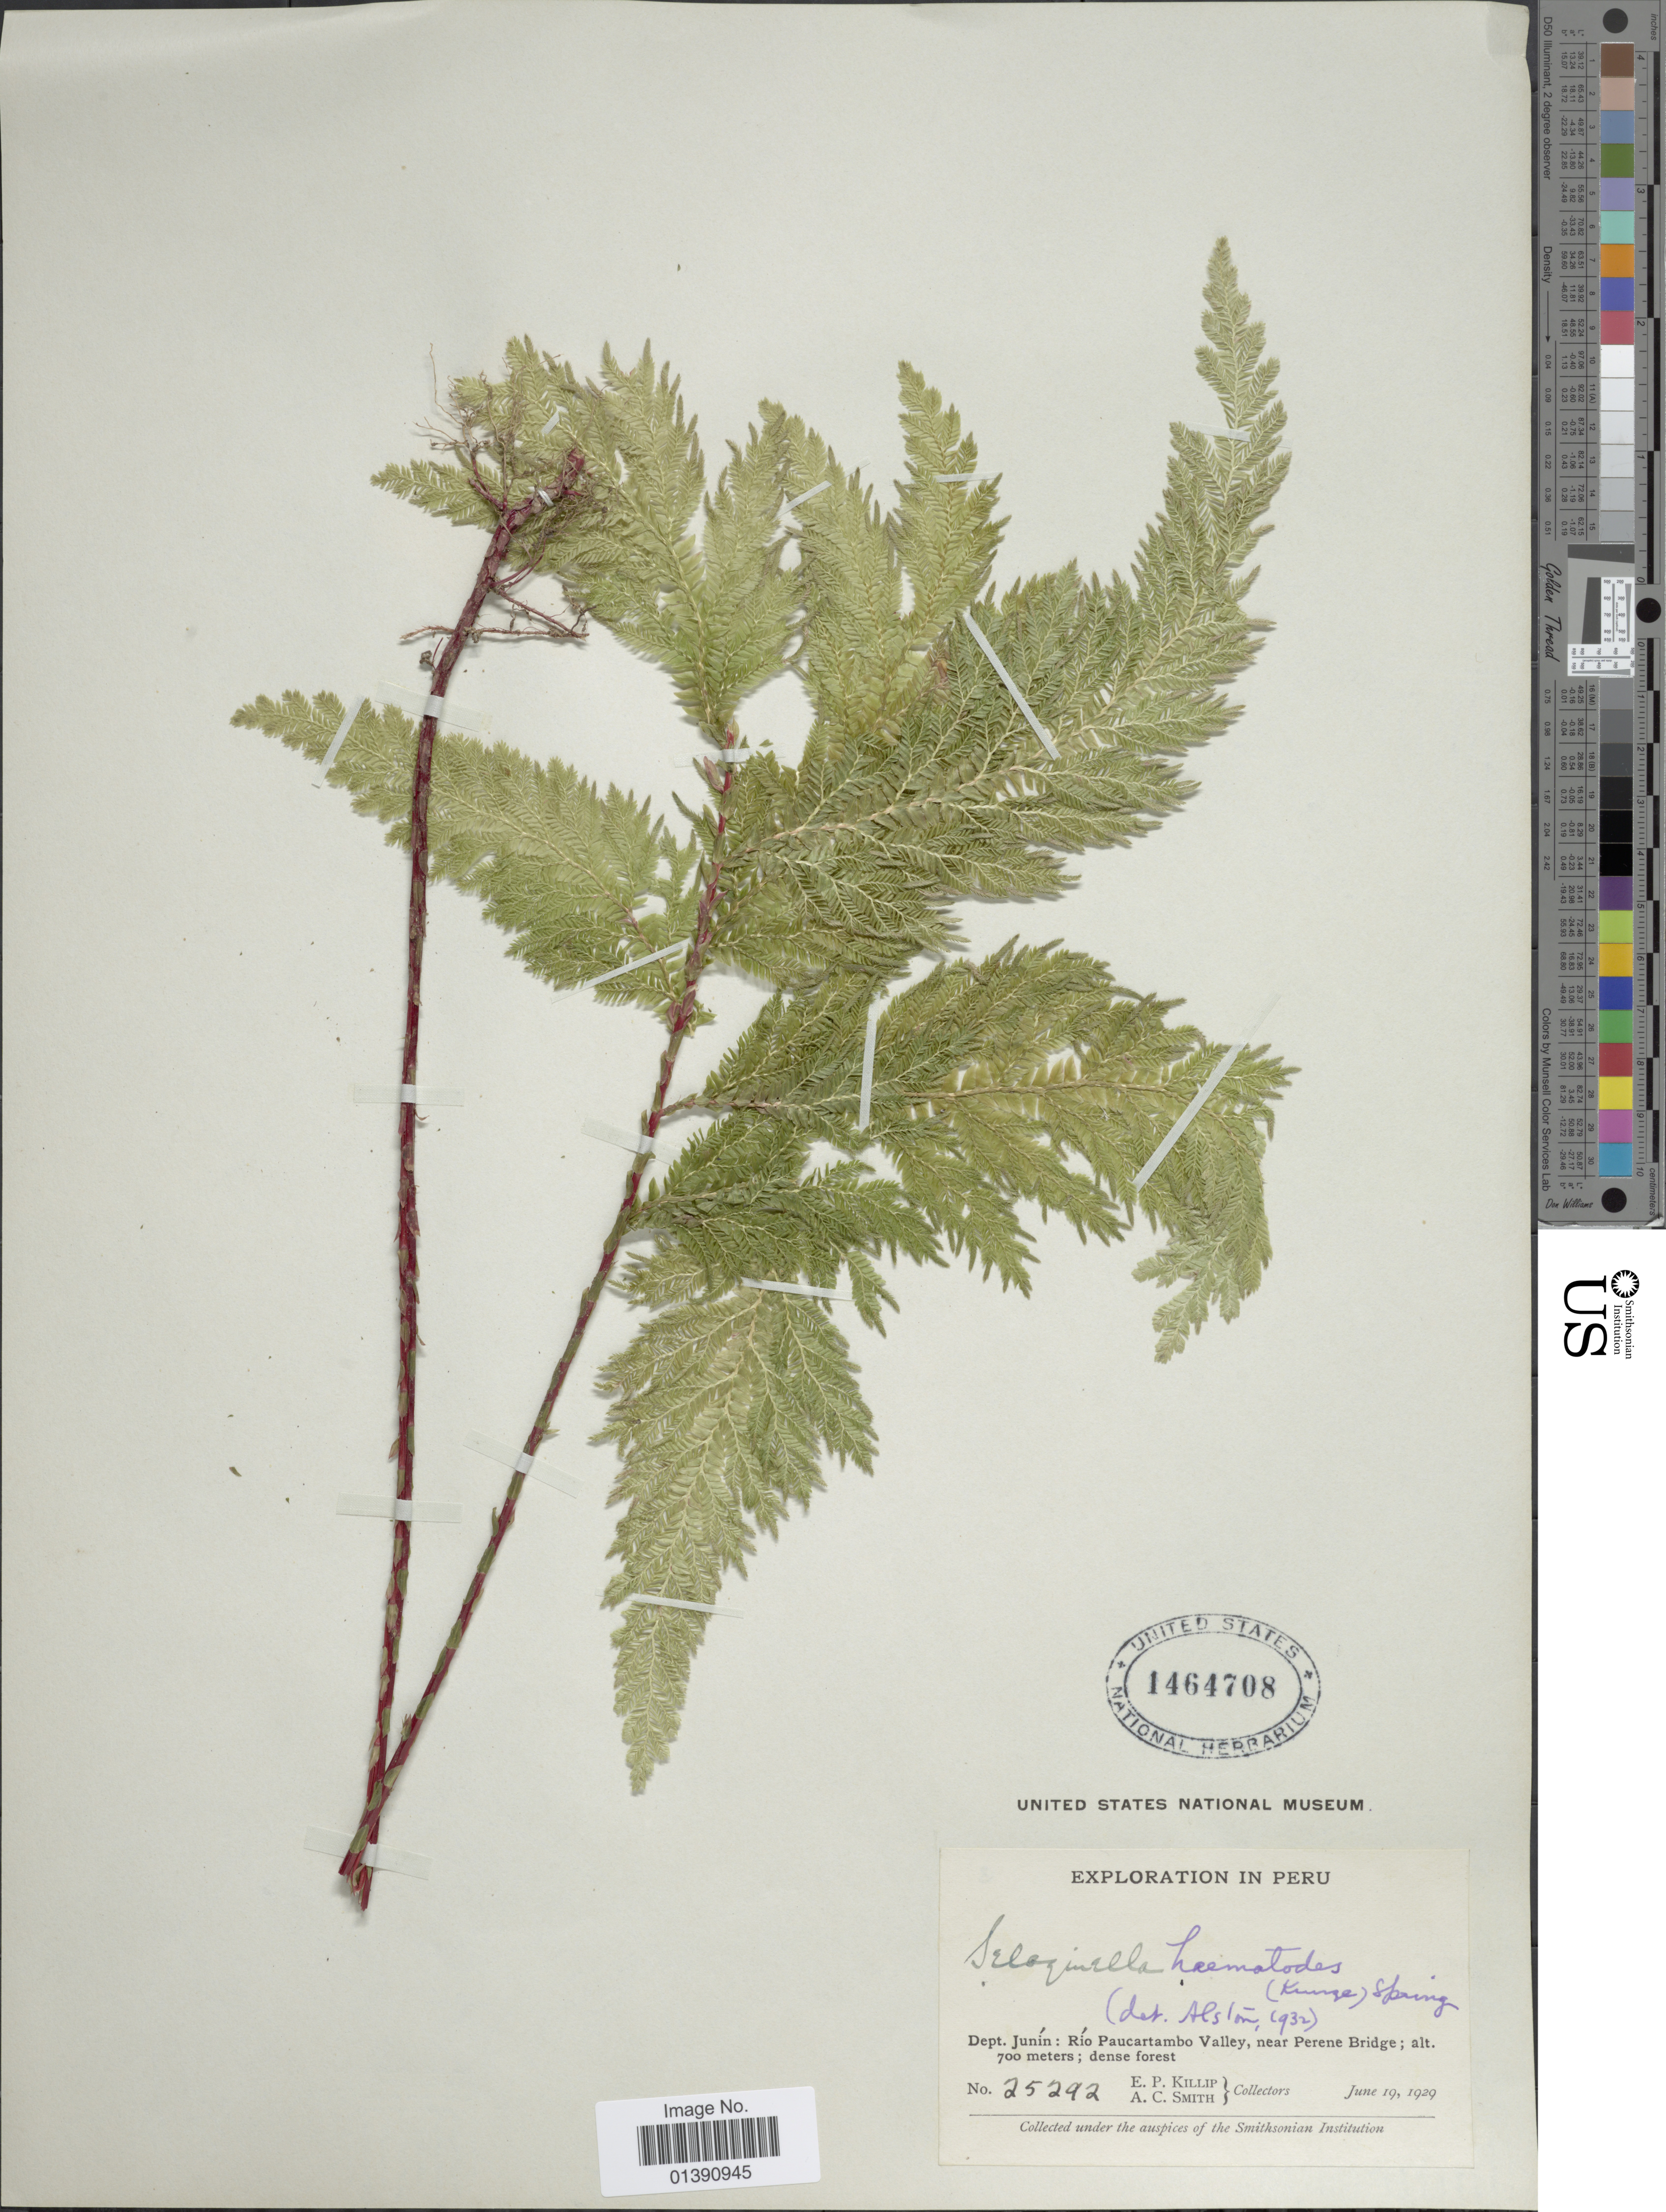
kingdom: Plantae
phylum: Tracheophyta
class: Lycopodiopsida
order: Selaginellales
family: Selaginellaceae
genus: Selaginella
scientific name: Selaginella haematodes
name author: (Kunze) Spring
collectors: E. P. Killip & A. C. Smith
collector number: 25292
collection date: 1929-06-19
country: Peru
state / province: Junín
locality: Río Paucartambo valley, near Perene Bridge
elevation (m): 700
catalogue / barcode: US 1464708